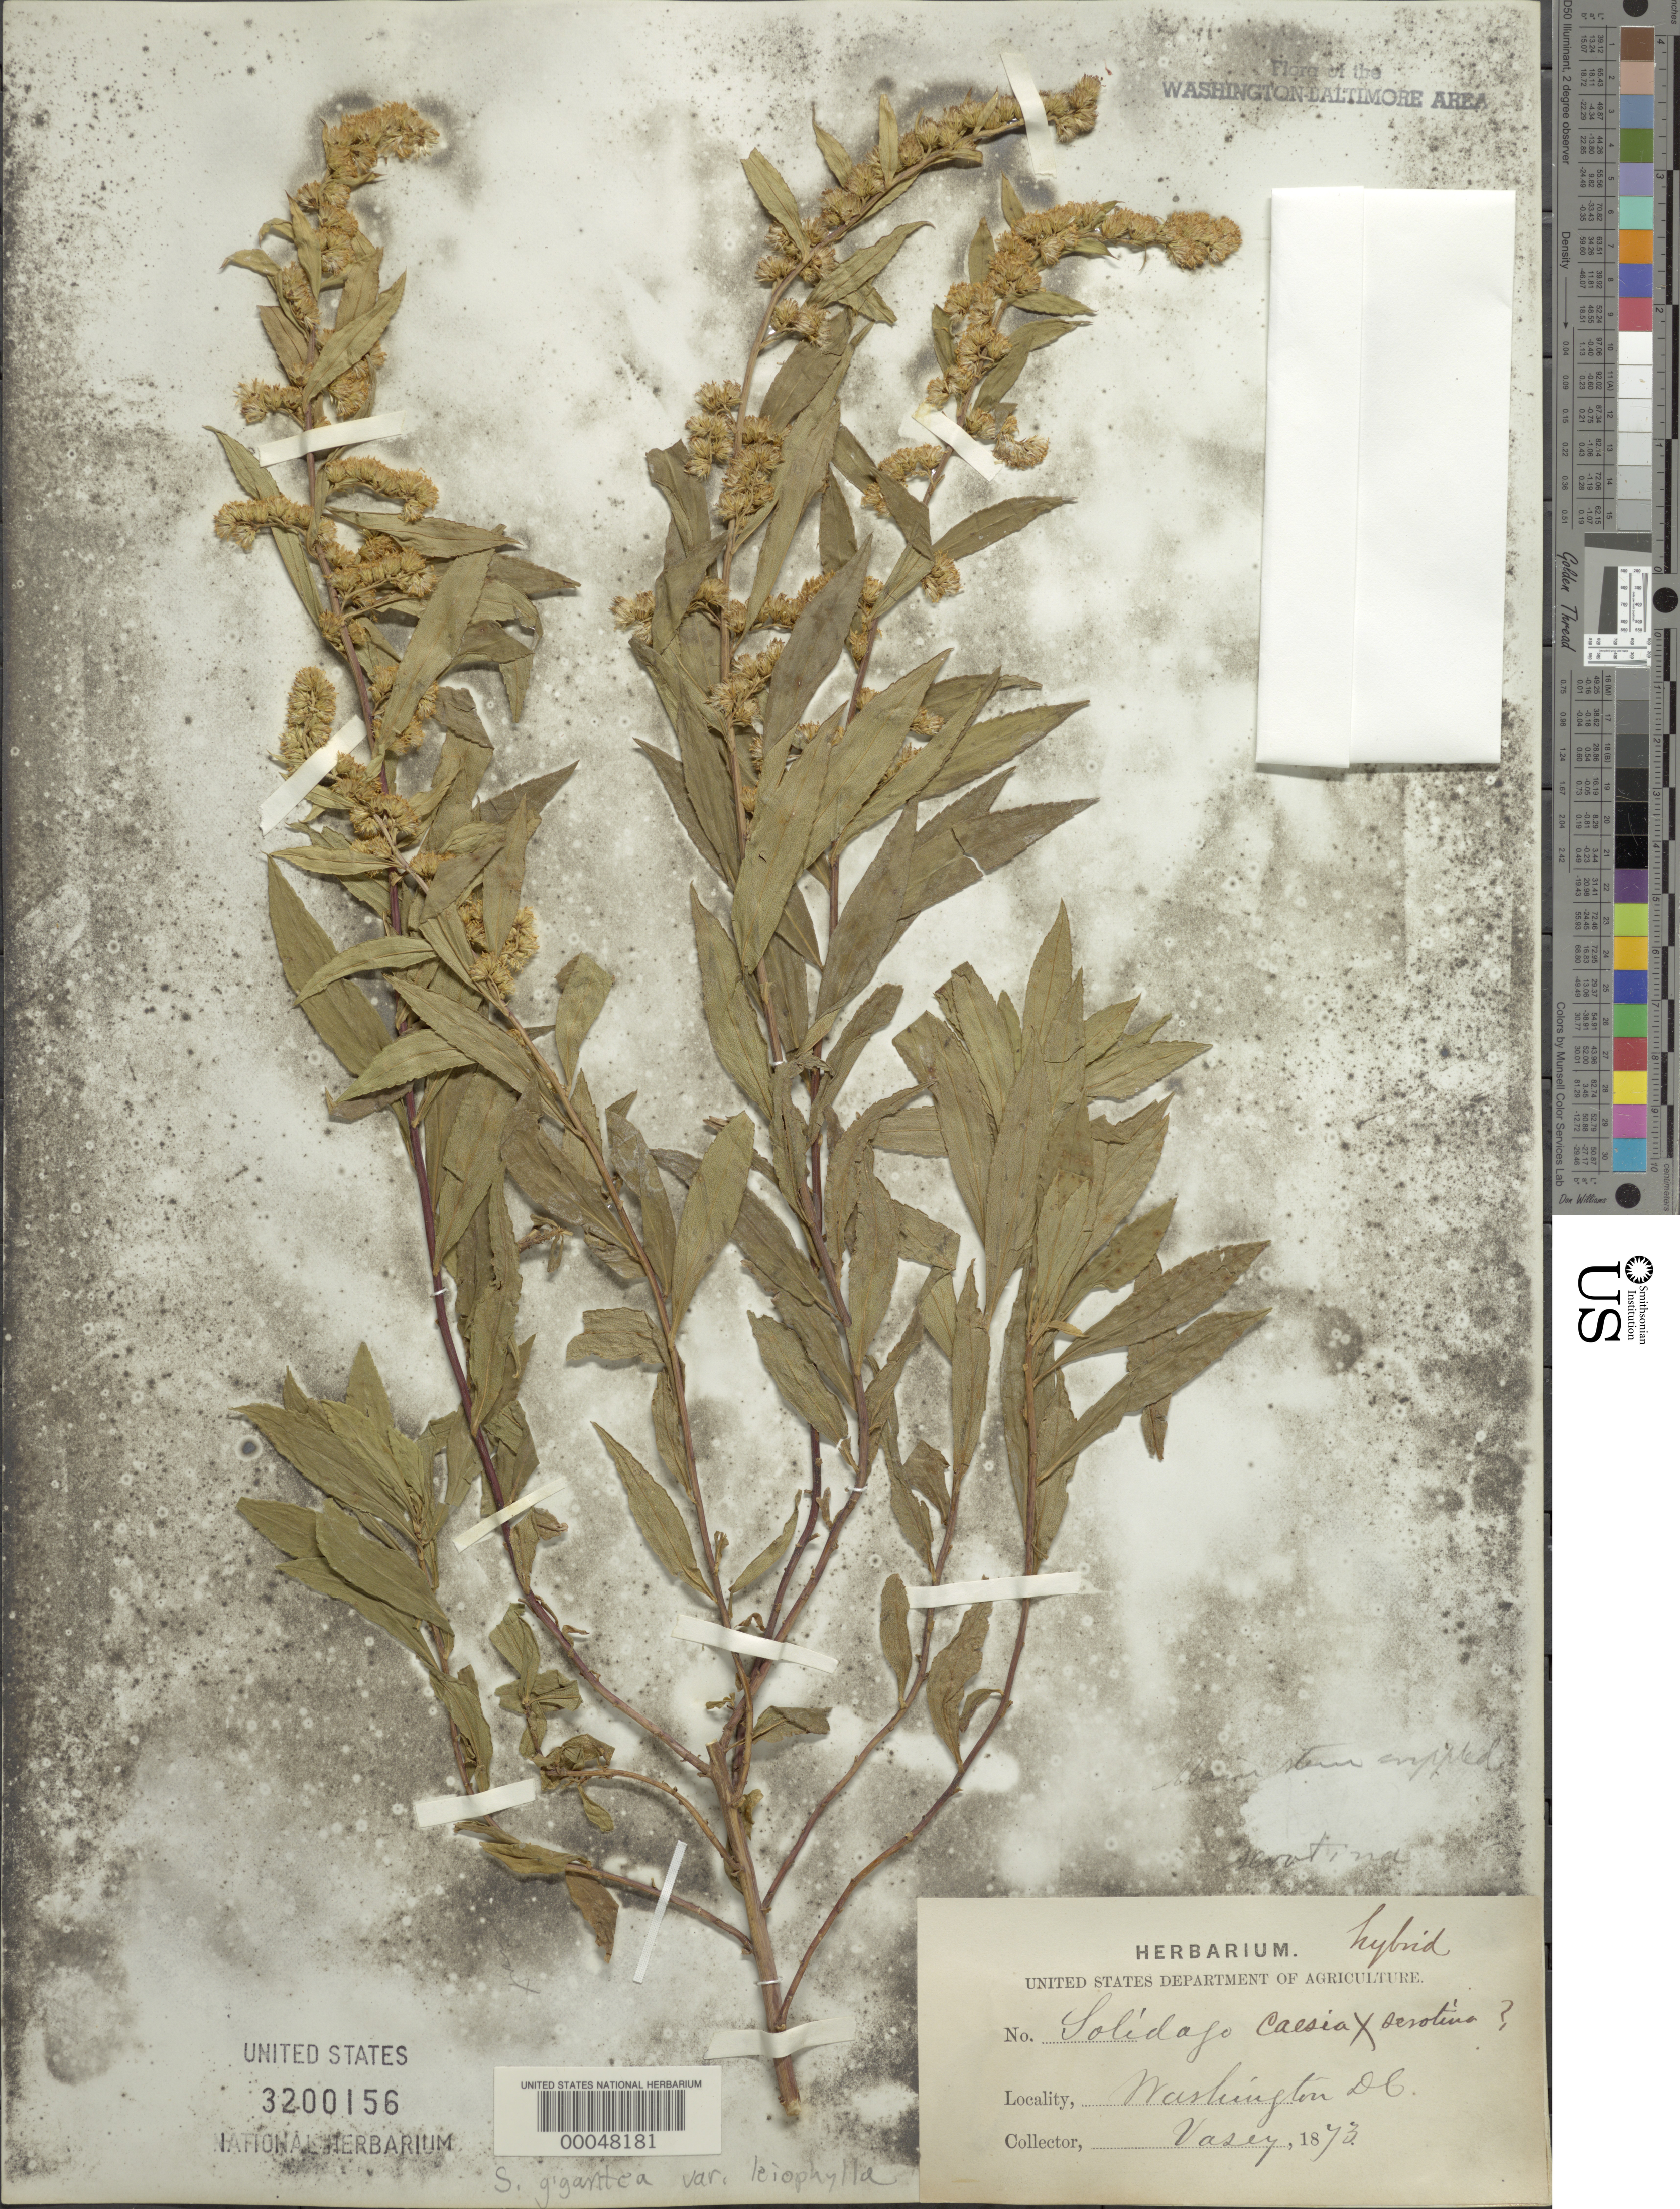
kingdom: Plantae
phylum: Tracheophyta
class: Magnoliopsida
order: Asterales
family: Asteraceae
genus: Solidago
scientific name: Solidago gigantea var. leiophylla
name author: Fernald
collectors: G. R. Vasey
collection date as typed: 1873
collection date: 1873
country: United States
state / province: District of Columbia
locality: Washington DC Area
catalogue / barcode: US 3200156